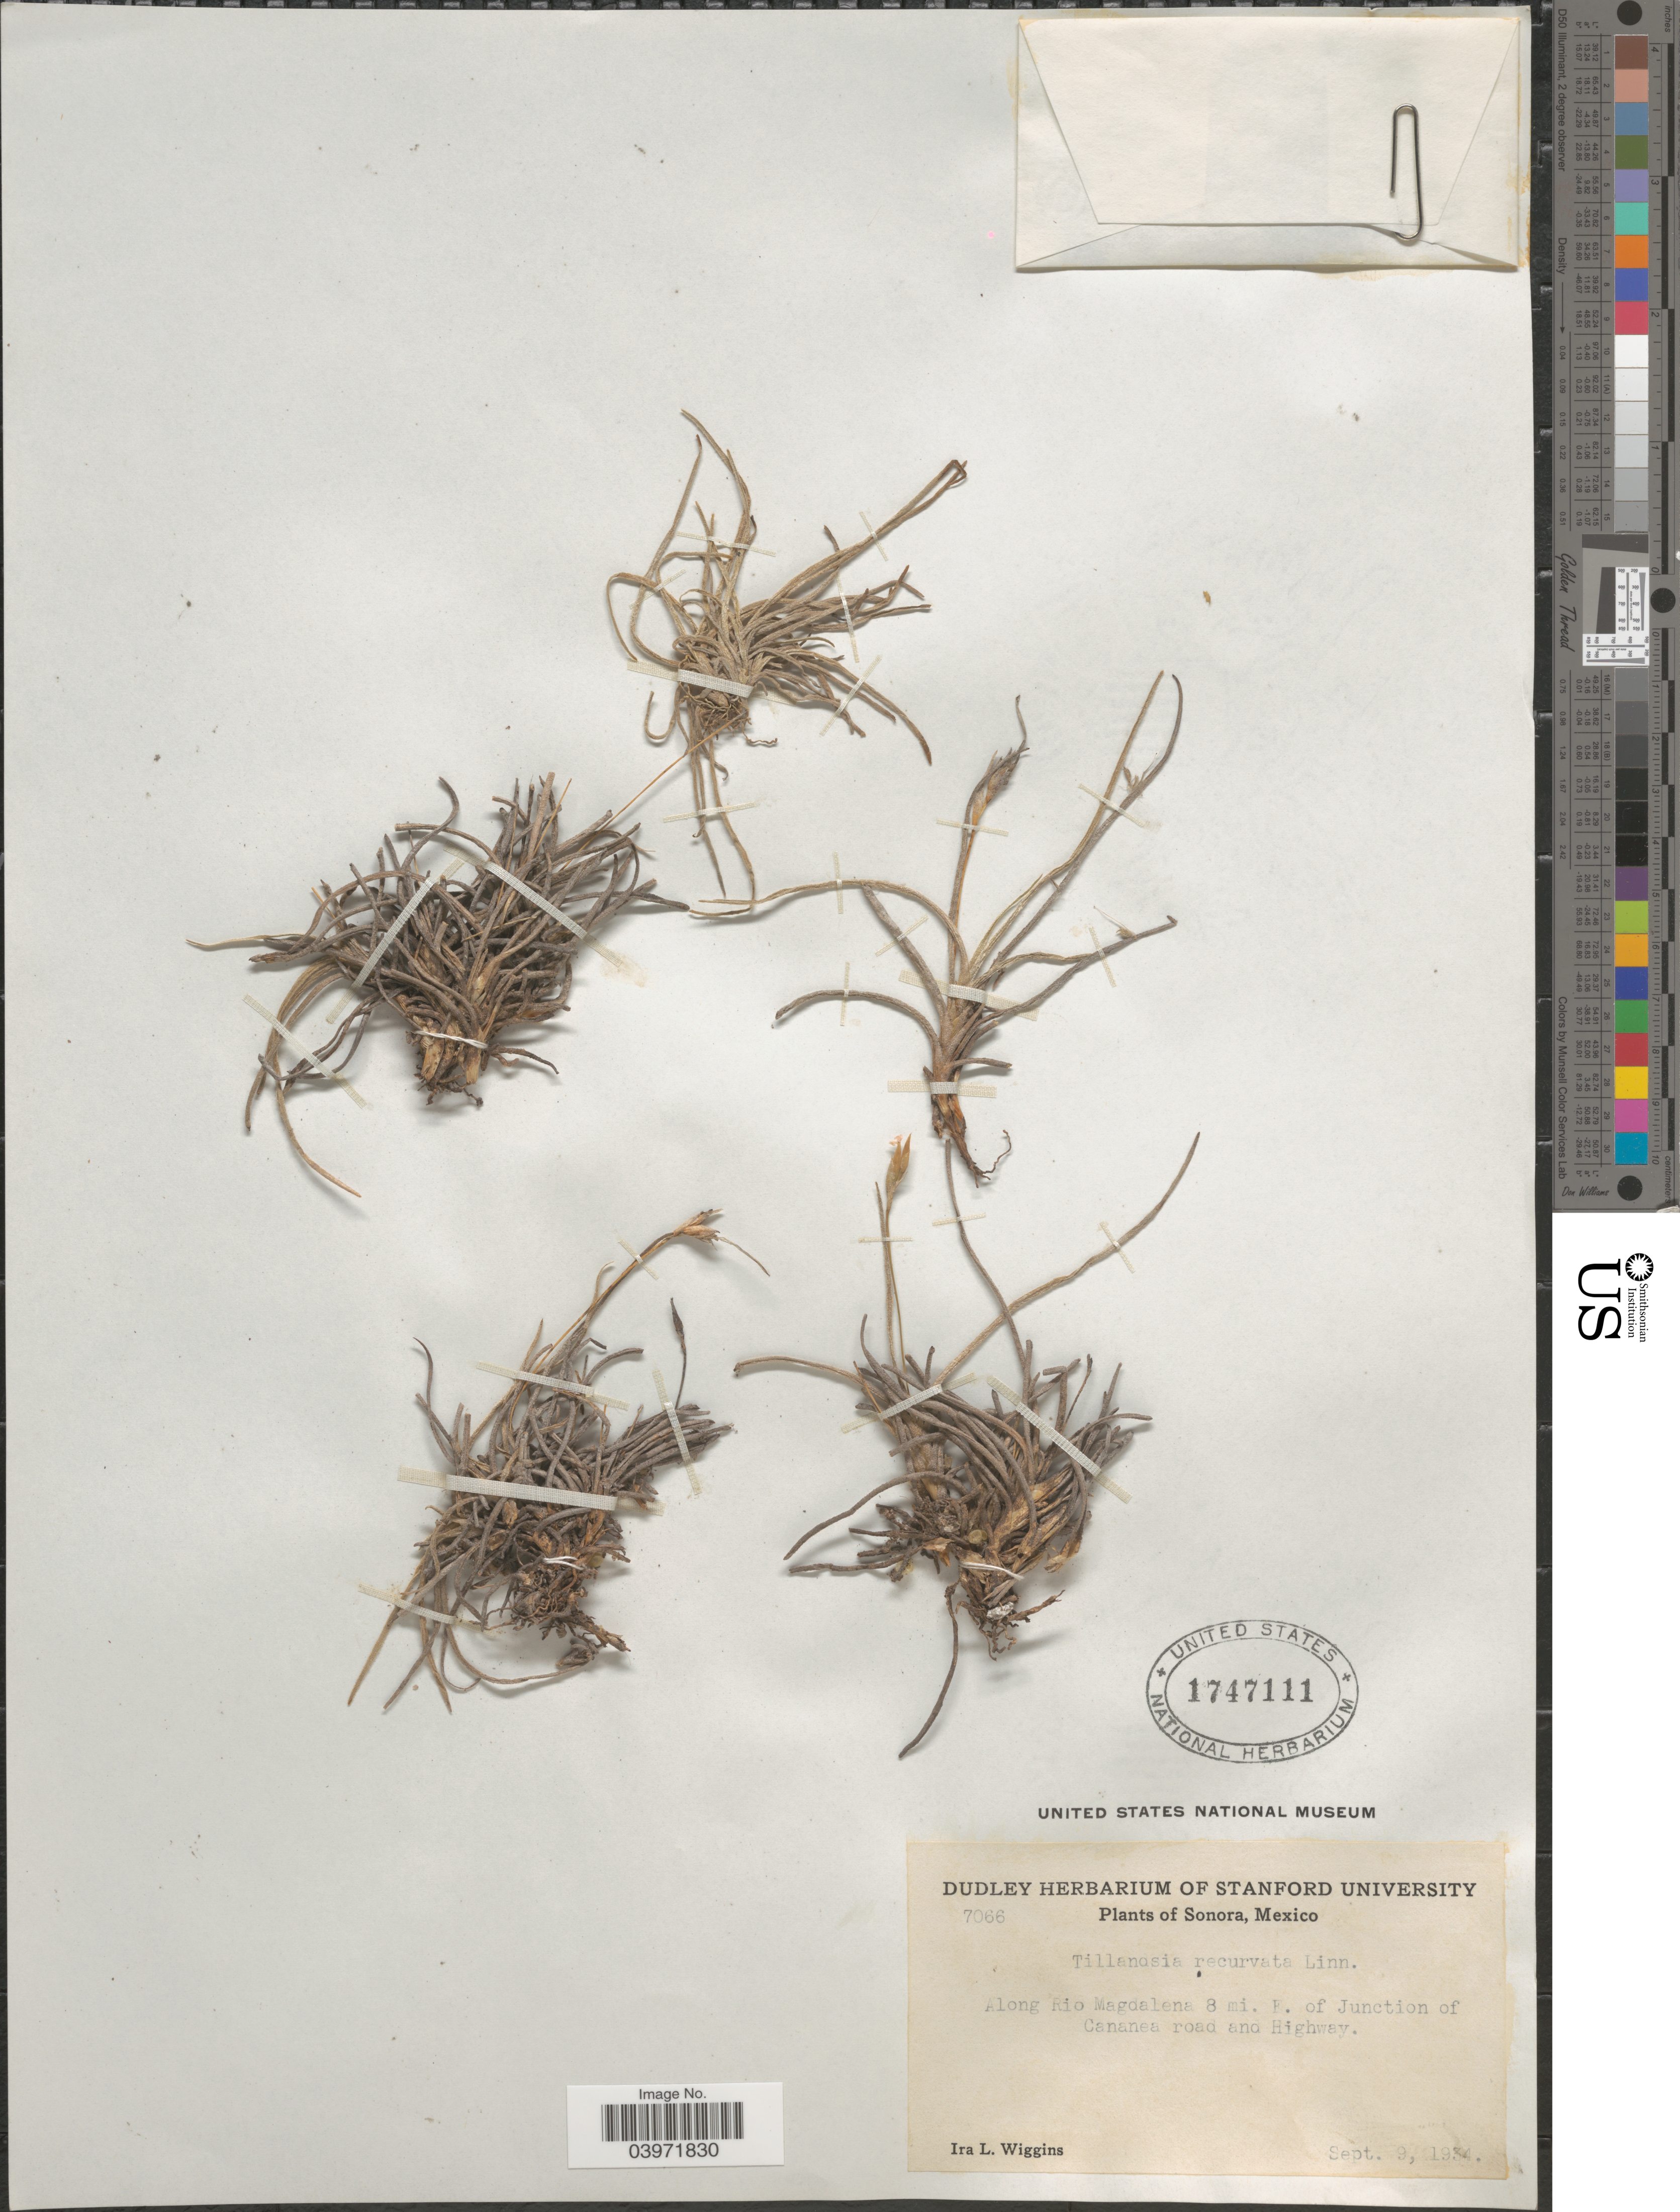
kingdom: Plantae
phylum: Tracheophyta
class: Liliopsida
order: Poales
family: Bromeliaceae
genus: Tillandsia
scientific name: Tillandsia recurvata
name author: L.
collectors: I. L. Wiggins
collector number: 7066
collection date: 1934-09-09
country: Mexico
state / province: Sonora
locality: Along Rio Magdalena 8 mi. E. of Junction of Cananea road and Highway.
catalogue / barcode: US 1747111